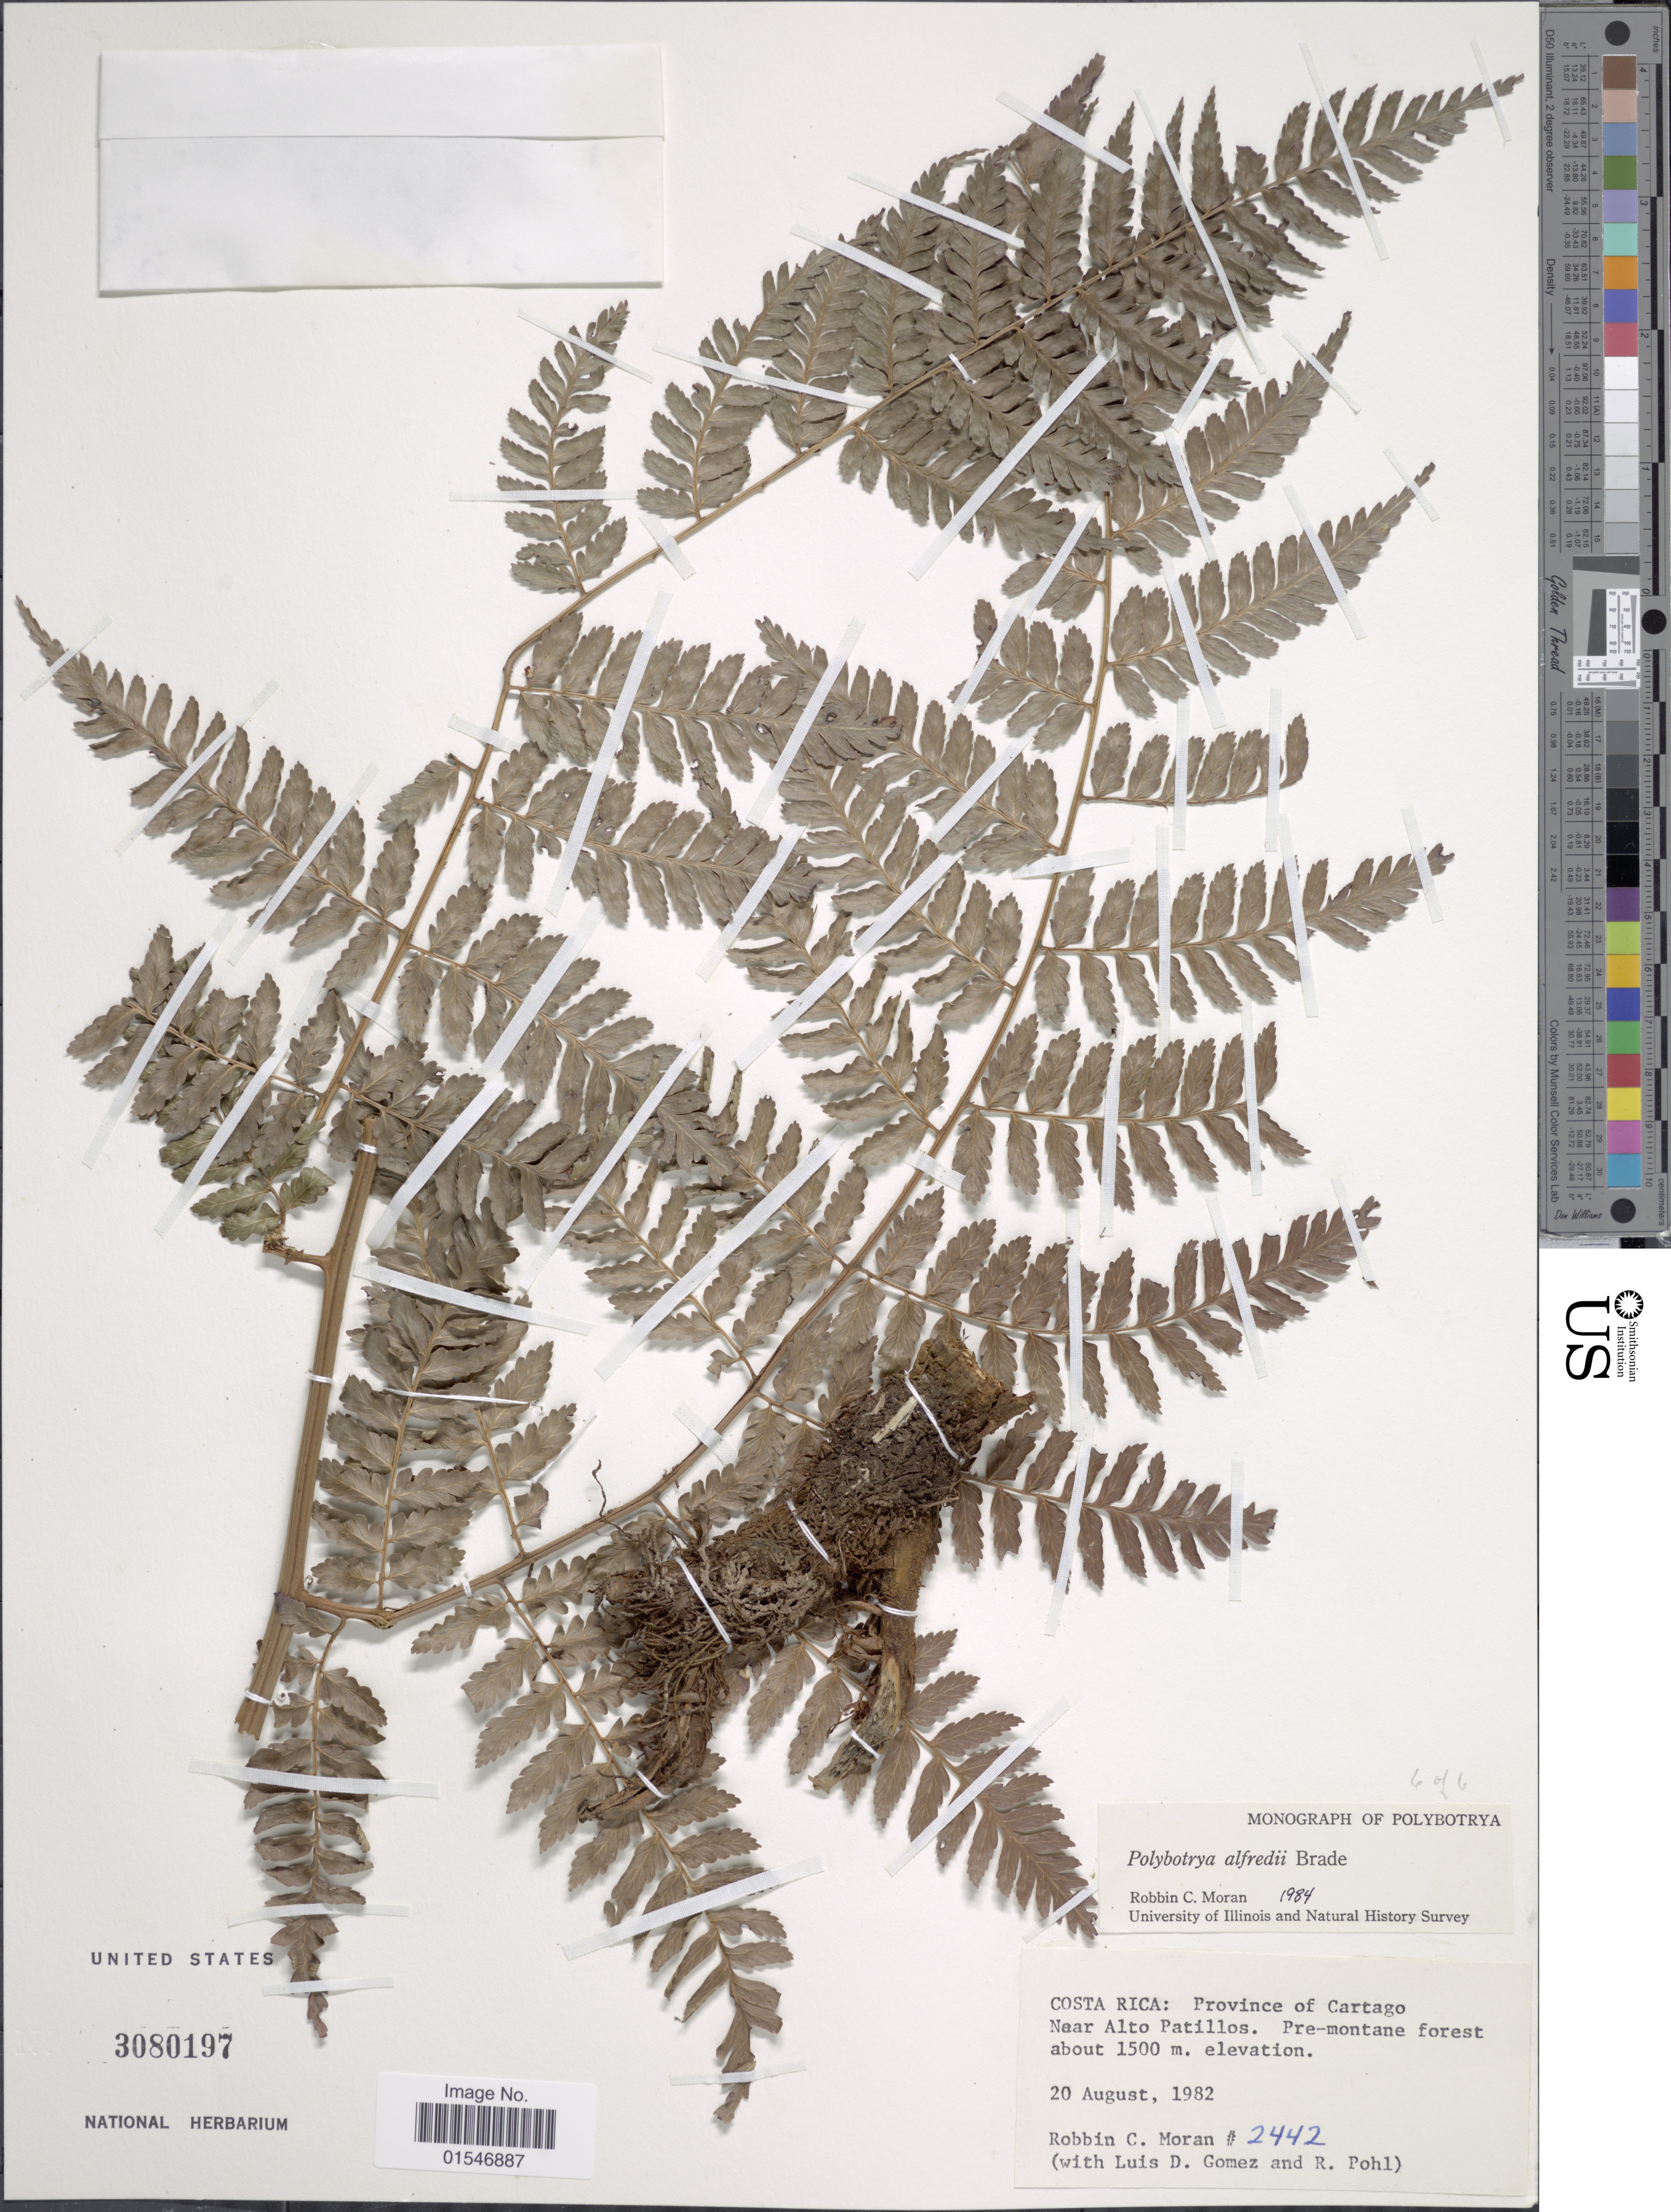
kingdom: Plantae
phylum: Tracheophyta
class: Polypodiopsida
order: Polypodiales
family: Dryopteridaceae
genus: Polybotrya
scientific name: Polybotrya alfredii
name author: Brade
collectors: R. C. Moran, L. D. Gómez & R. W. Pohl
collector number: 2442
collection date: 1982-08-20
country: Costa Rica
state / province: Cartago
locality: Costa Rica: Province of Cartago, Near Alto Patillos.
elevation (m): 1500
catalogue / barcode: US 3080197